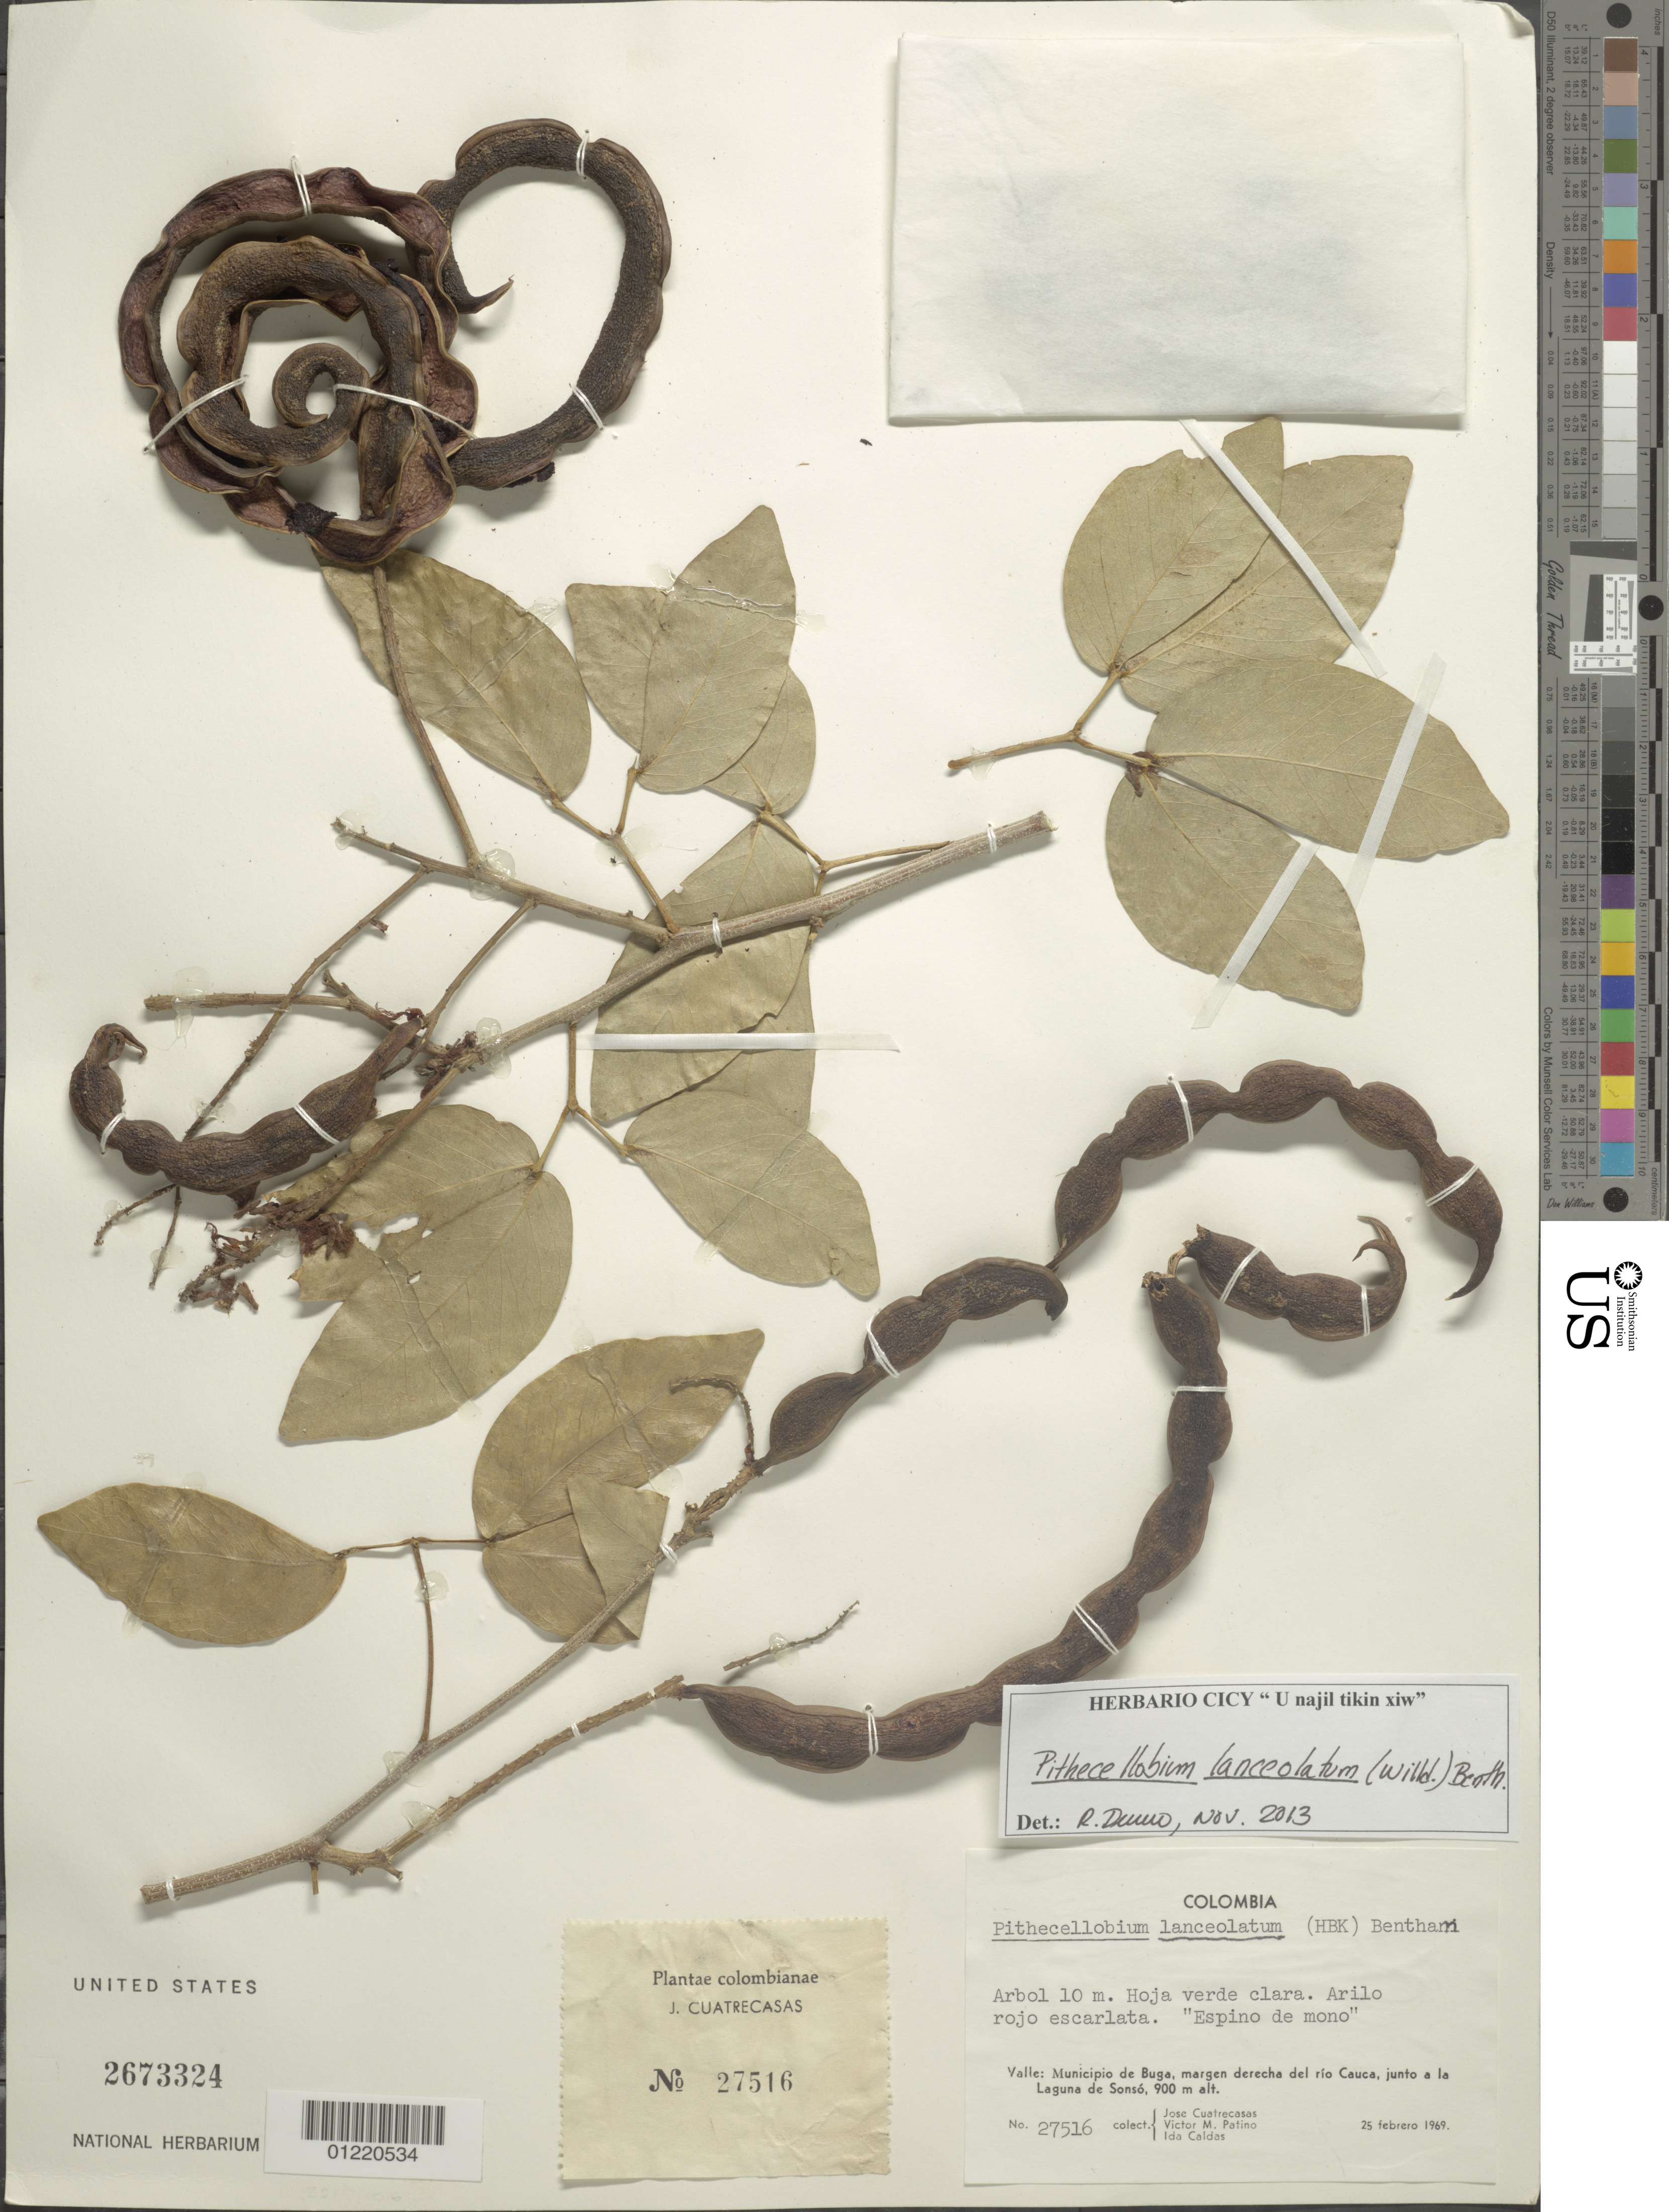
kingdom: Plantae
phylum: Tracheophyta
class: Magnoliopsida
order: Fabales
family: Fabaceae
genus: Pithecellobium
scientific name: Pithecellobium lanceolatum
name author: (Humb. & Bonpl. ex Willd.) Benth.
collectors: J. Cuatrecasas, V. M. Patiño & I. Caldas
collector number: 27516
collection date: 1969-02-25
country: Colombia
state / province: Valle del Cauca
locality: Valle: Municipio de Buga, margen derecha del río Cauca, junto a la Laguna de Sonsó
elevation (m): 900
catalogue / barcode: US 2673324